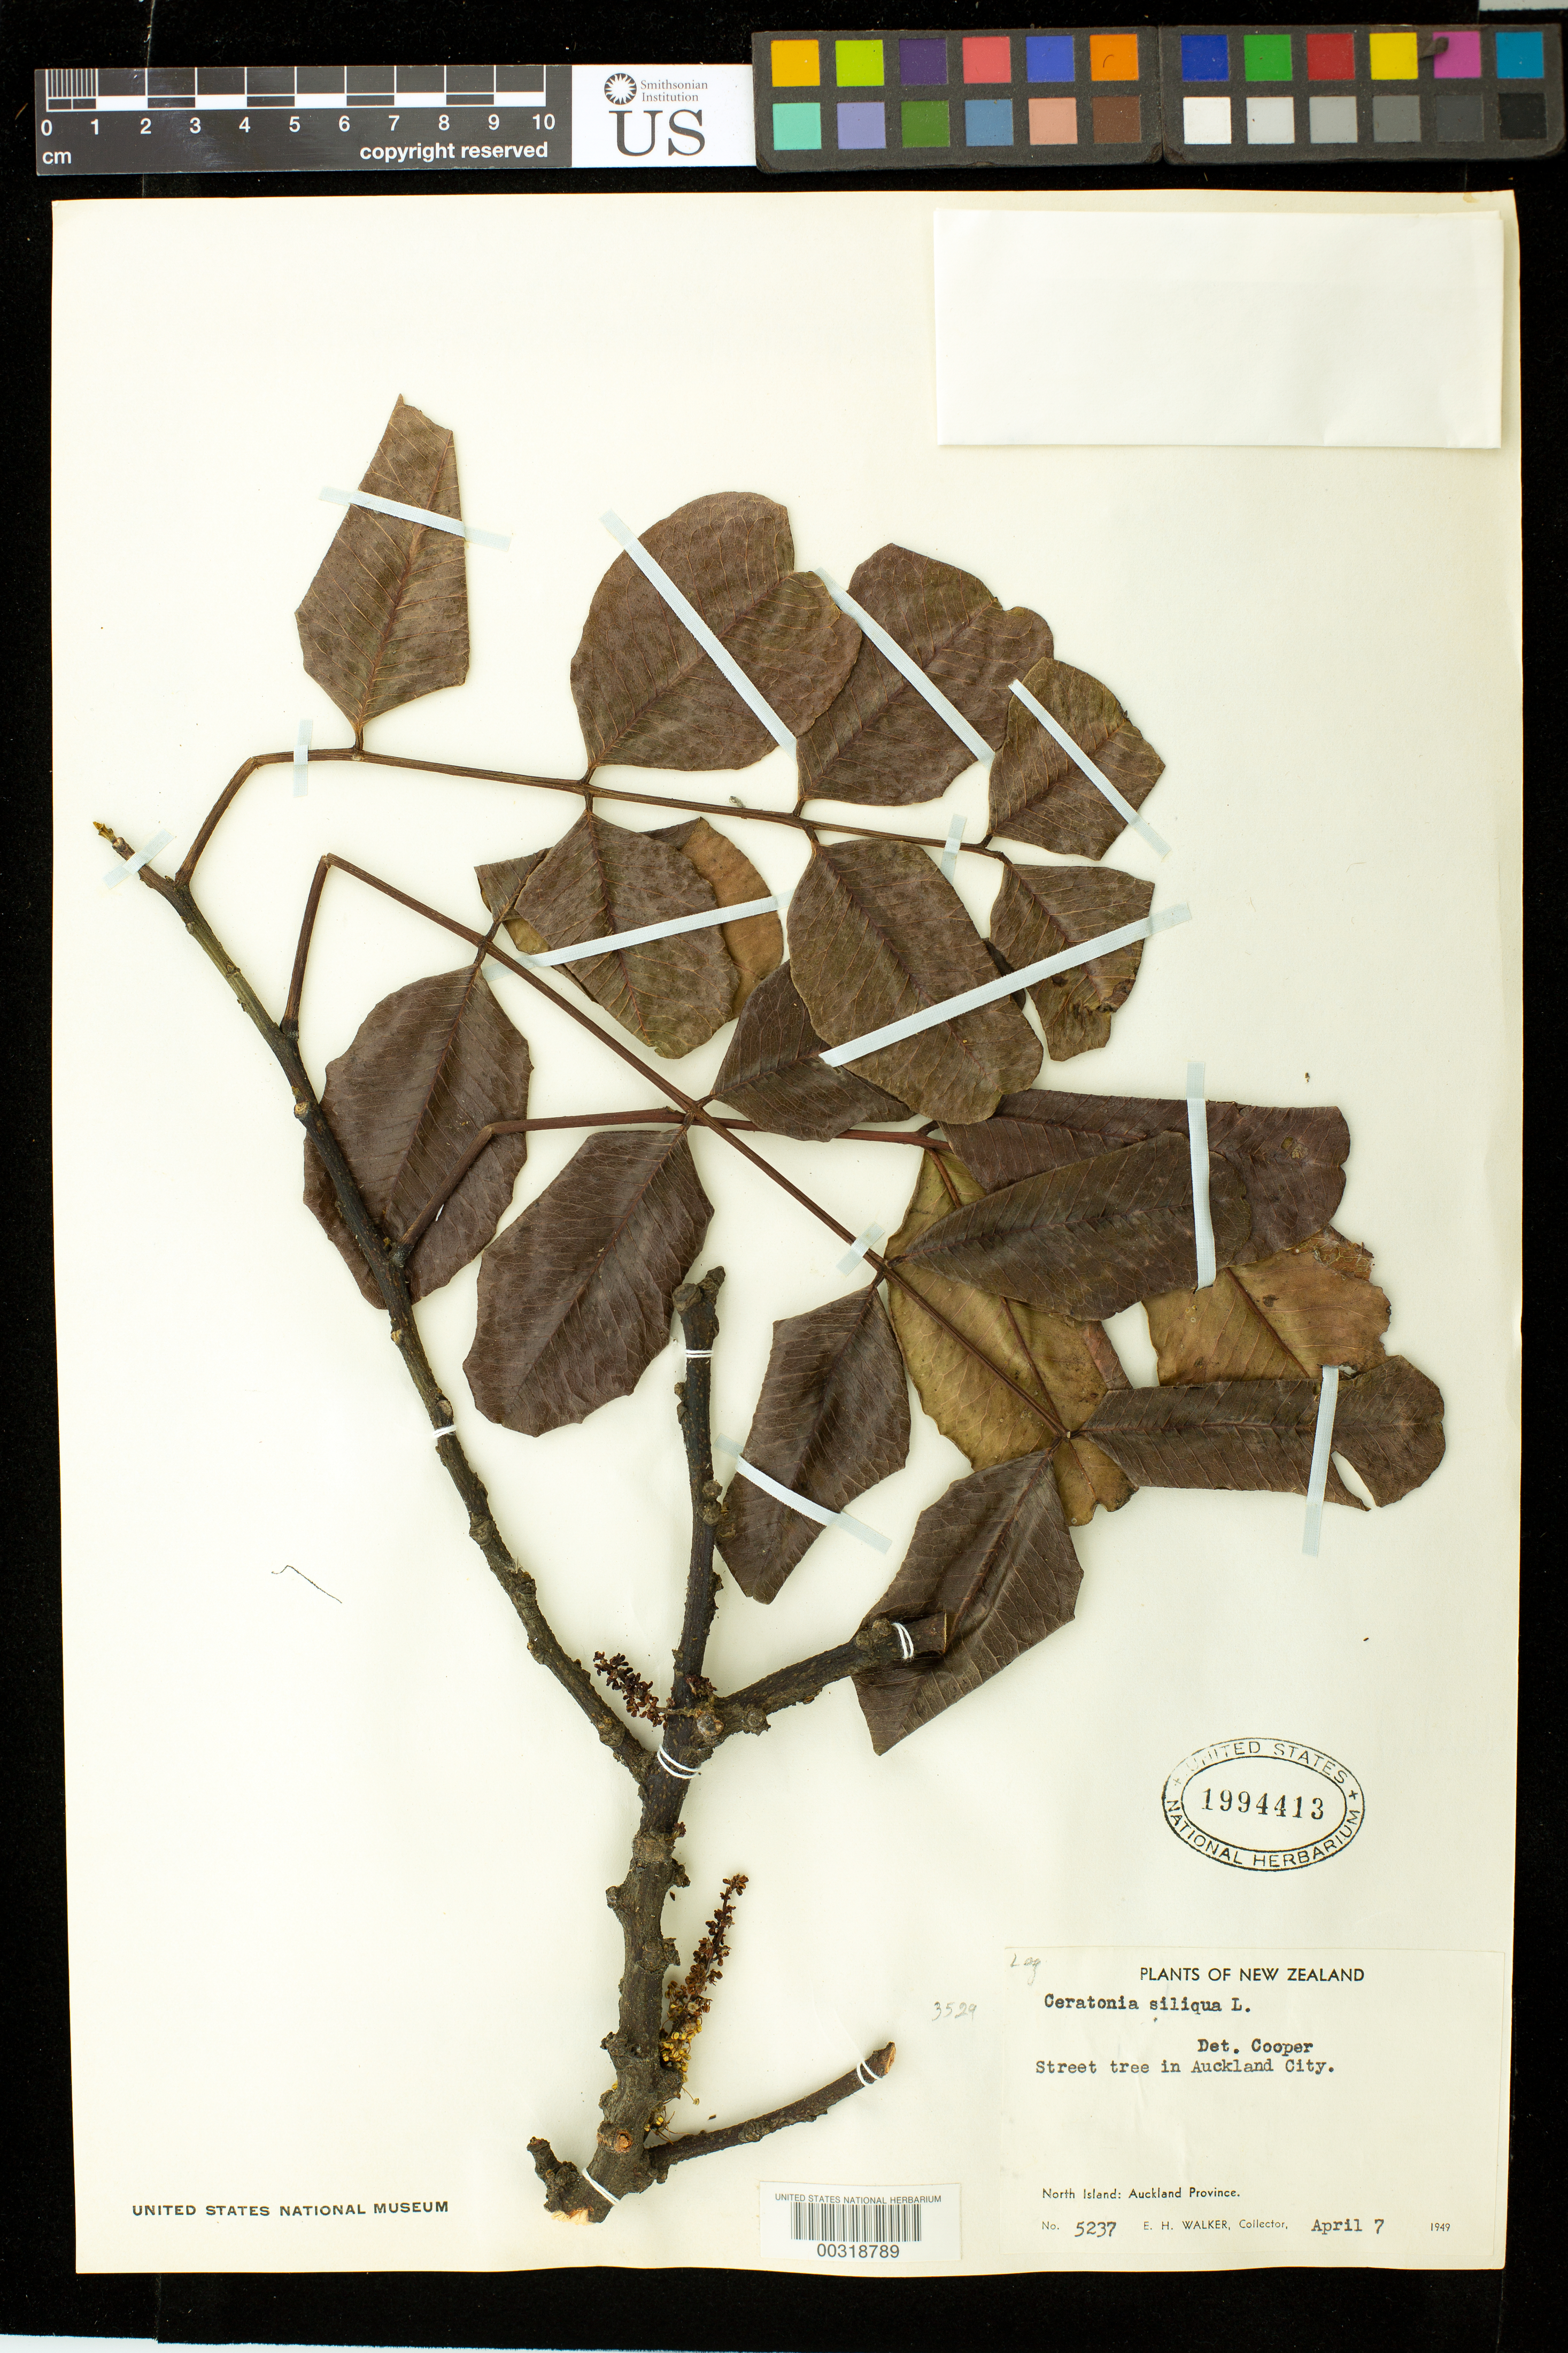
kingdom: Plantae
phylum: Tracheophyta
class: Magnoliopsida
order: Fabales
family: Fabaceae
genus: Ceratonia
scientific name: Ceratonia siliqua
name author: L.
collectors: E. H. Walker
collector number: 5237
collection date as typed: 07 Apr 1949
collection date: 1949-04-07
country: New Zealand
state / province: Auckland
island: North Island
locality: In auckland city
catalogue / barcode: US 1994413